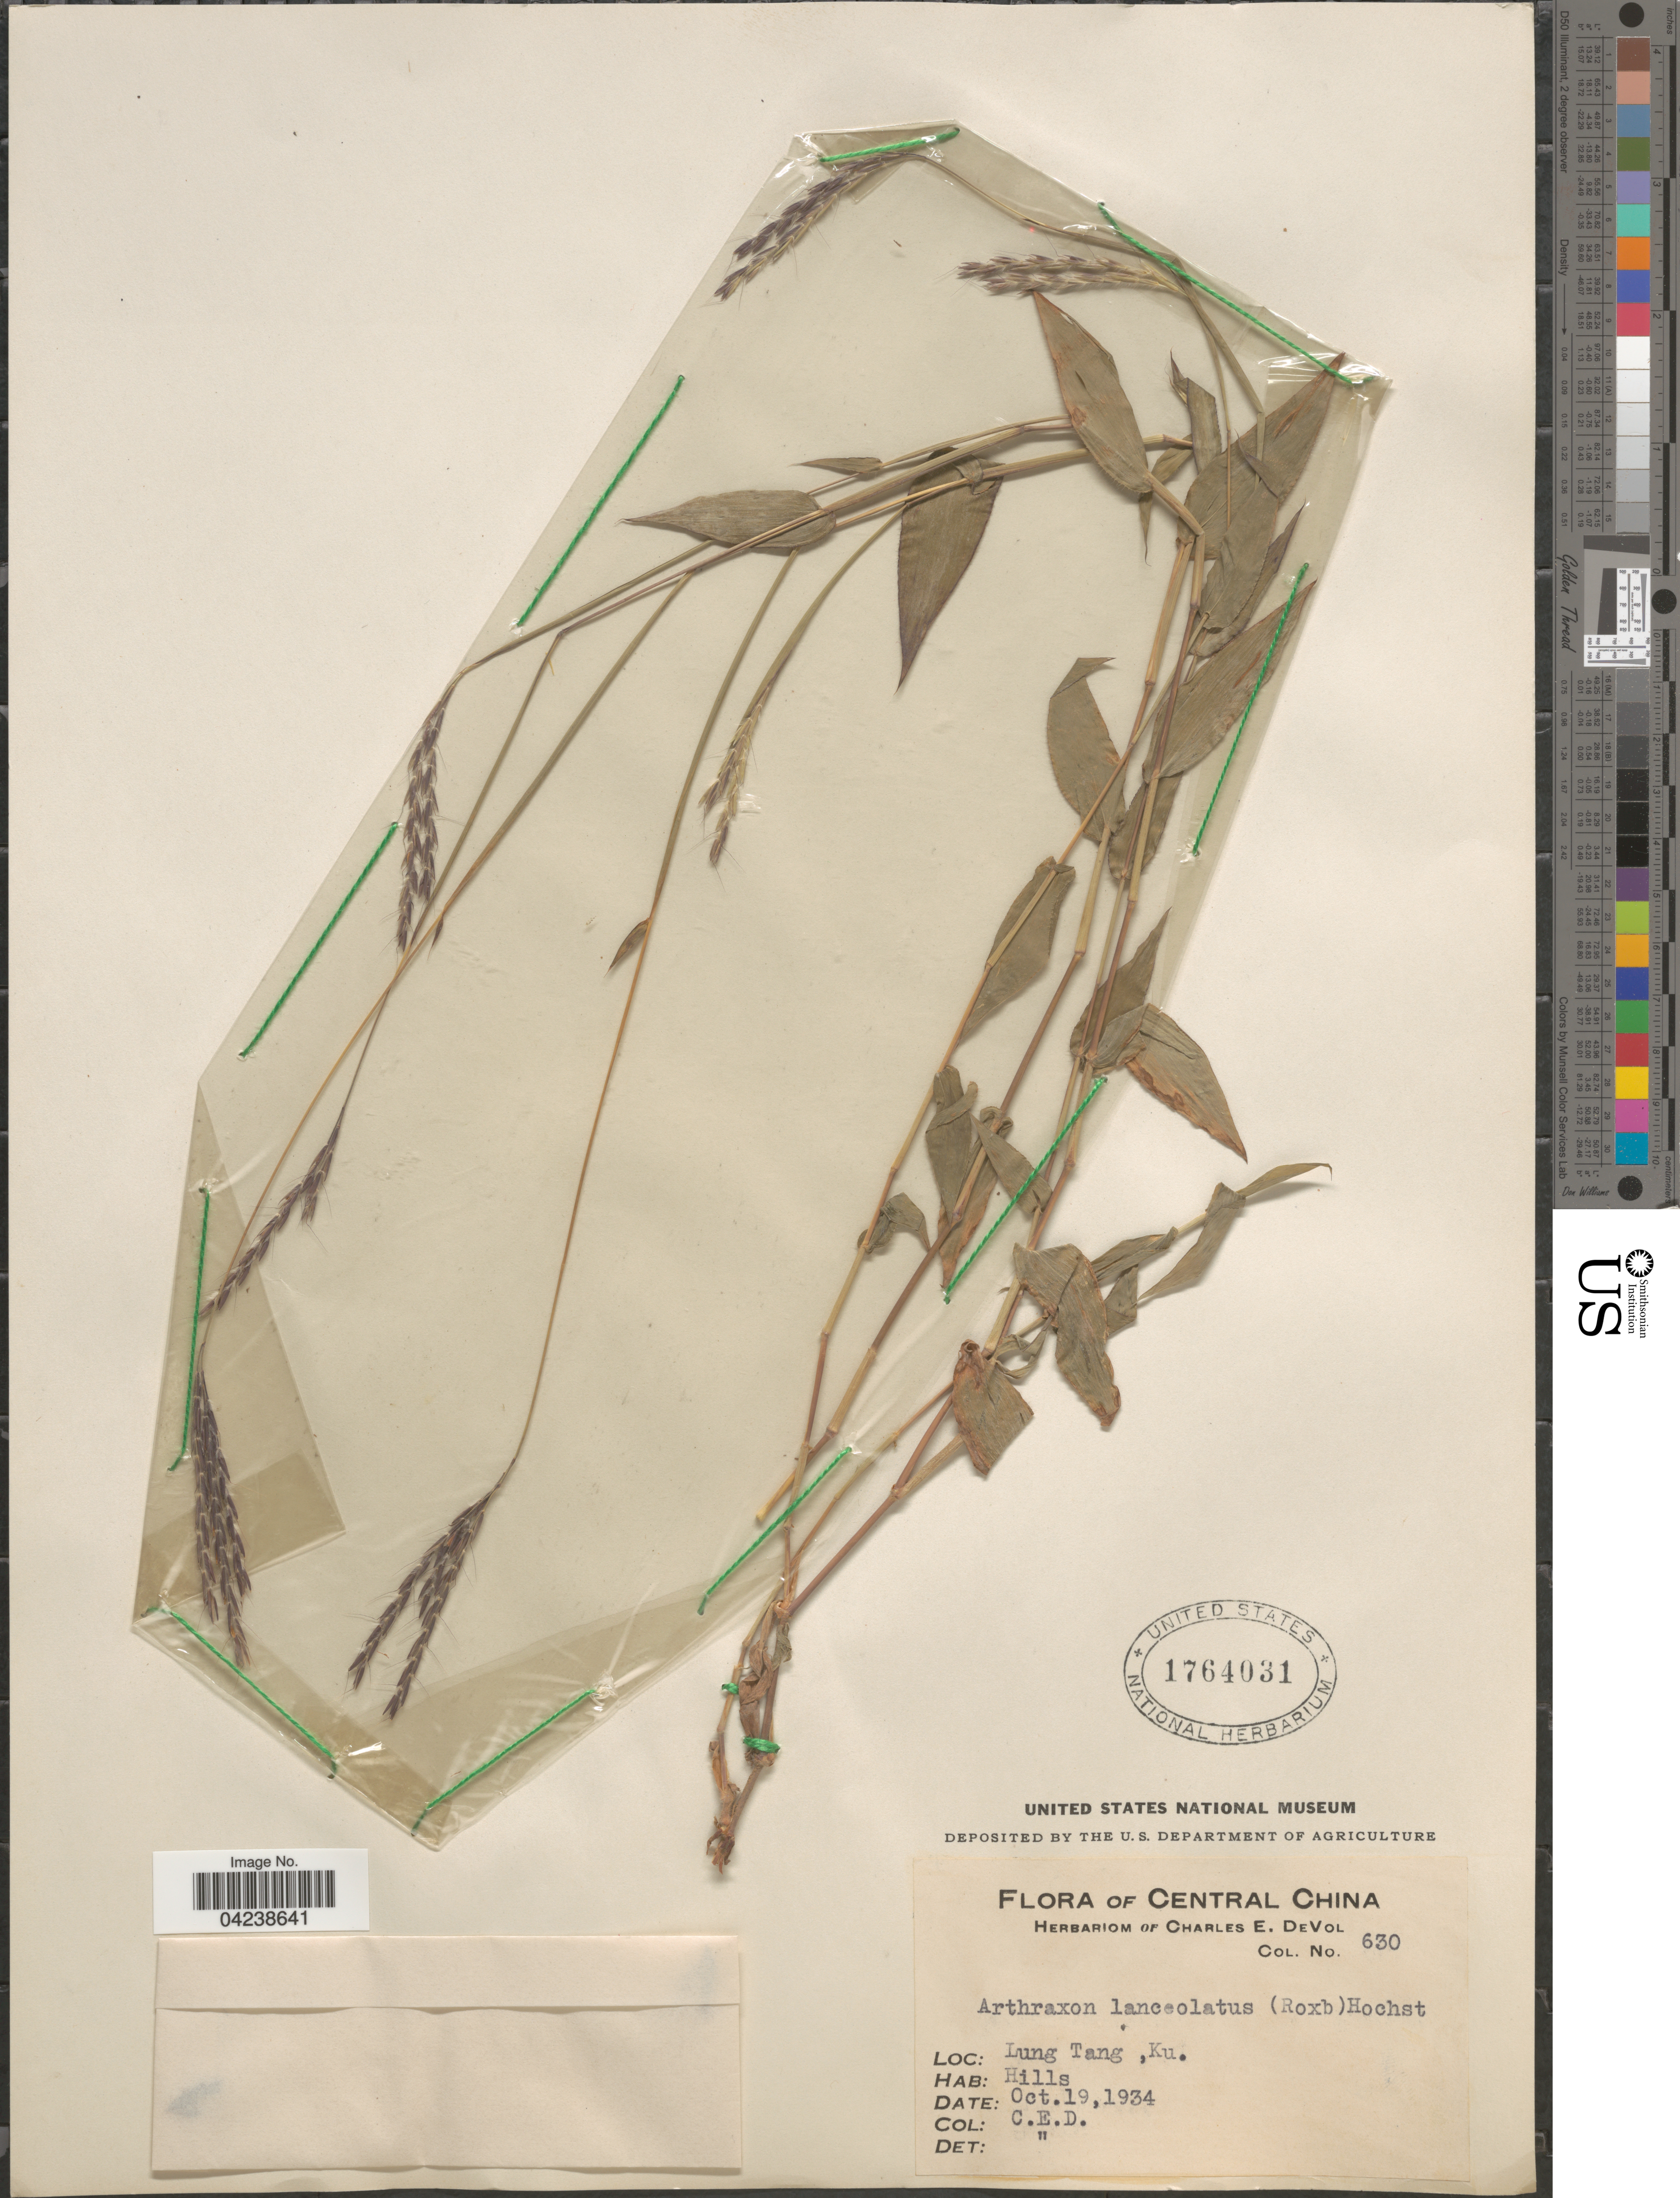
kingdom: Plantae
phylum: Tracheophyta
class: Liliopsida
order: Poales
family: Poaceae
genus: Arthraxon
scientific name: Arthraxon lanceolatus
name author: (Roxb.) Hochst.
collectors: C. E. De Vol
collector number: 630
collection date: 1934-10-19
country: China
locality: Central China. Lung Tang, Ku.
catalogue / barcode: US 1764031